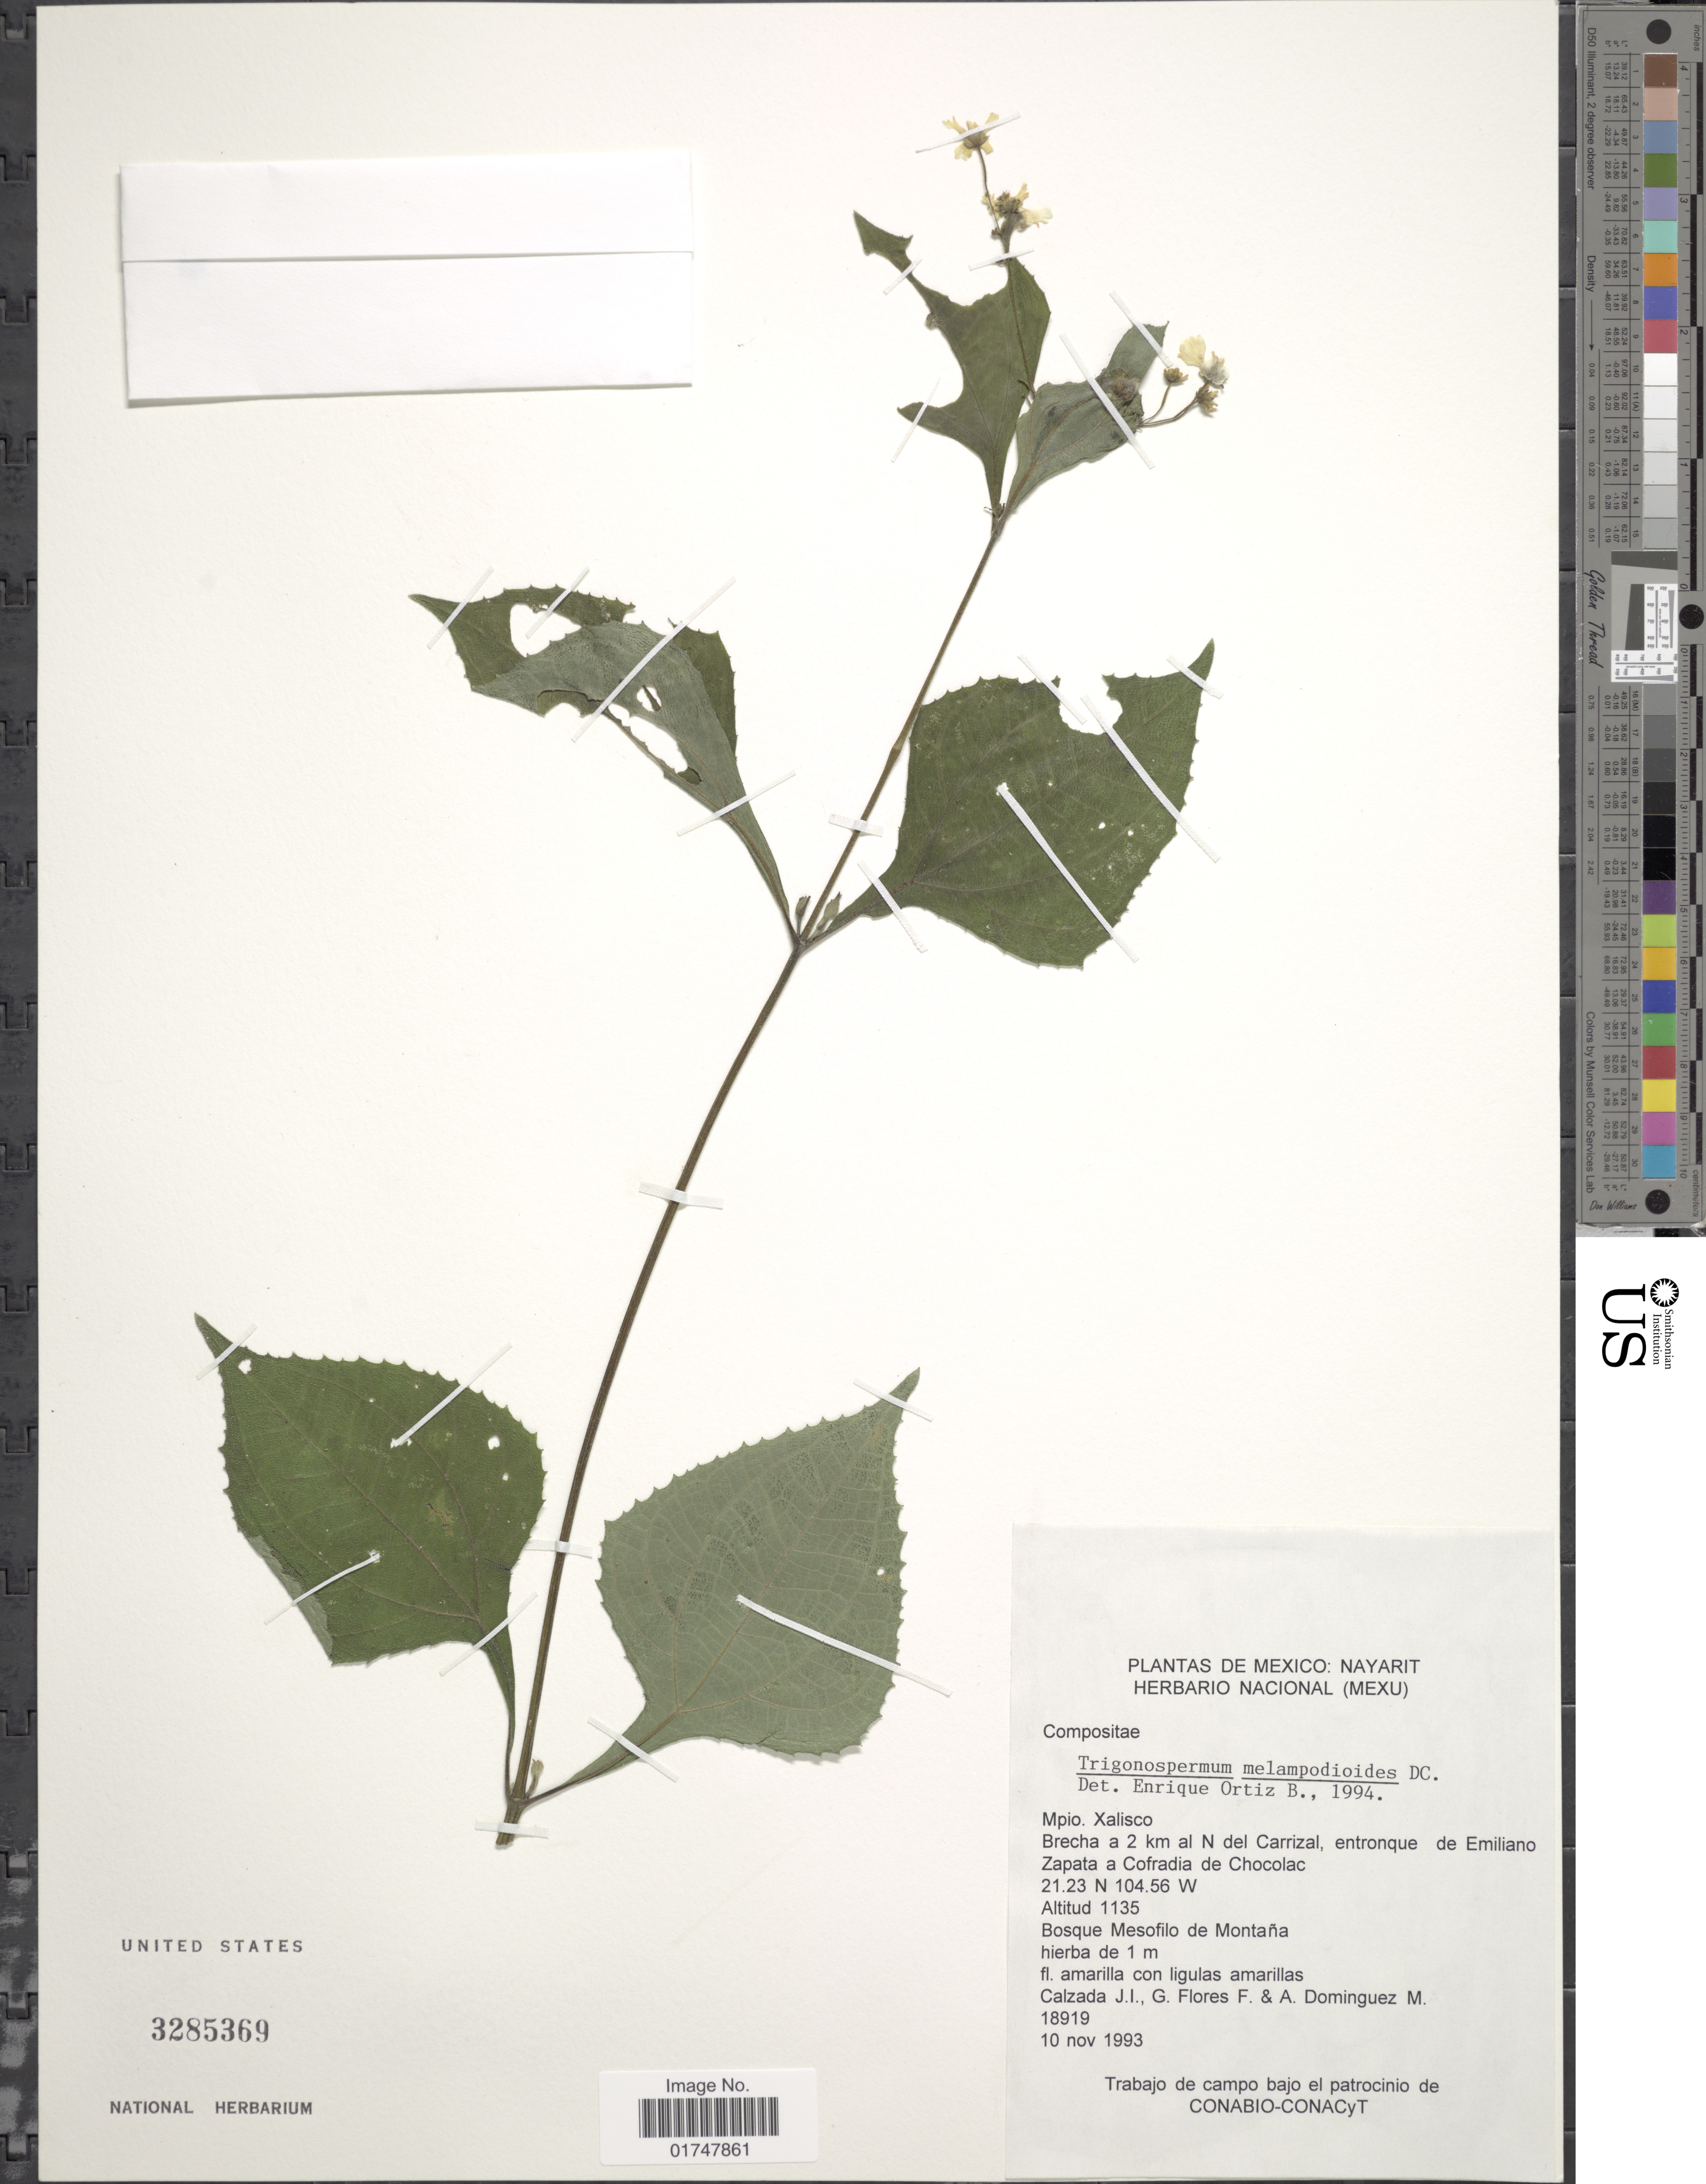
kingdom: Plantae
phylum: Tracheophyta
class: Magnoliopsida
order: Asterales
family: Asteraceae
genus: Trigonospermum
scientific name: Trigonospermum melampodioides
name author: DC.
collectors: J. Calzada, G. Flores F. & A. Dominguez M.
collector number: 18919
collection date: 1993-11-10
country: Mexico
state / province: Nayarit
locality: Mpio. xalisco, Brecha 1 2 km al N del Carrizal, entronque de Emiliano Zapata a Cofradia de Chocolac, Bosque Mesofilo de Montaña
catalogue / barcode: US 3285369